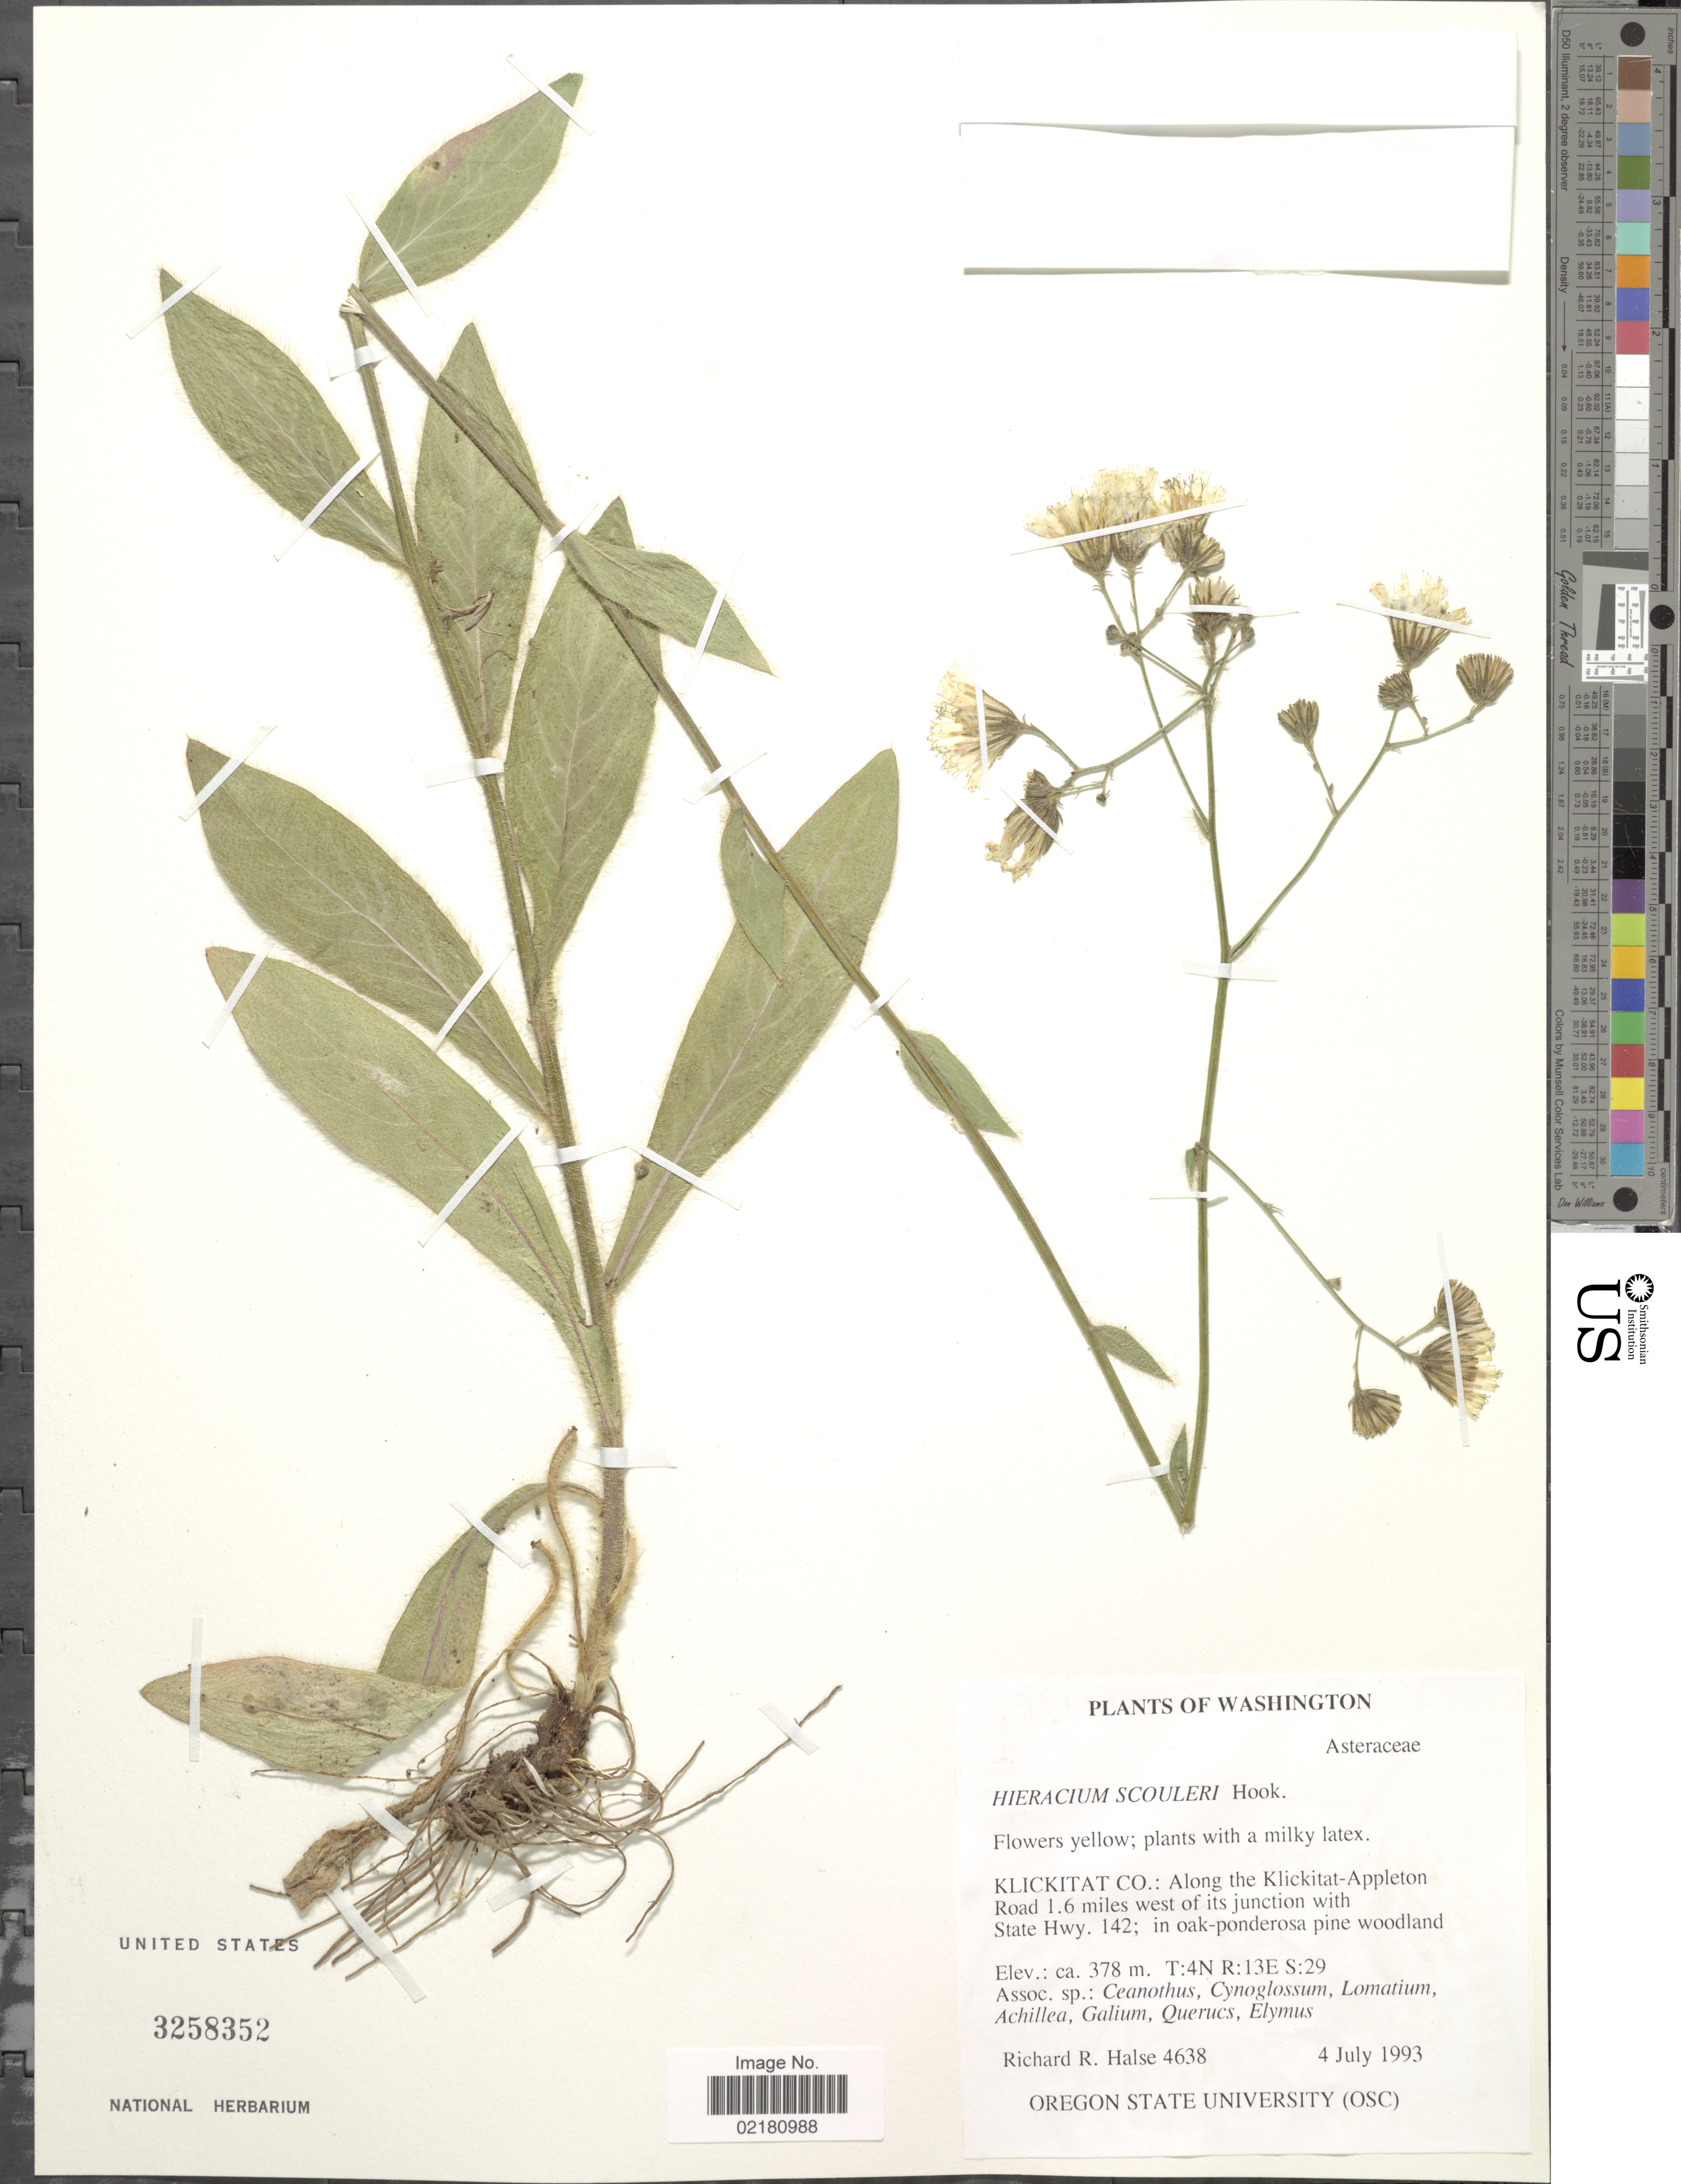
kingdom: Plantae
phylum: Tracheophyta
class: Magnoliopsida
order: Asterales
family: Asteraceae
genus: Hieracium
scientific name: Hieracium scouleri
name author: Hook.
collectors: R. Halse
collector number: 4638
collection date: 1993-07-04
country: United States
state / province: Washington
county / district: Klickitat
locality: Klickitat Co: along the Klickitat-Appleton road 1.6 miles west of its junction with State Hwy. 142; in oak-ponderosa pine woodland. T:N R: 13E S: 29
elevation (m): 378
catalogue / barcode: US 3258352